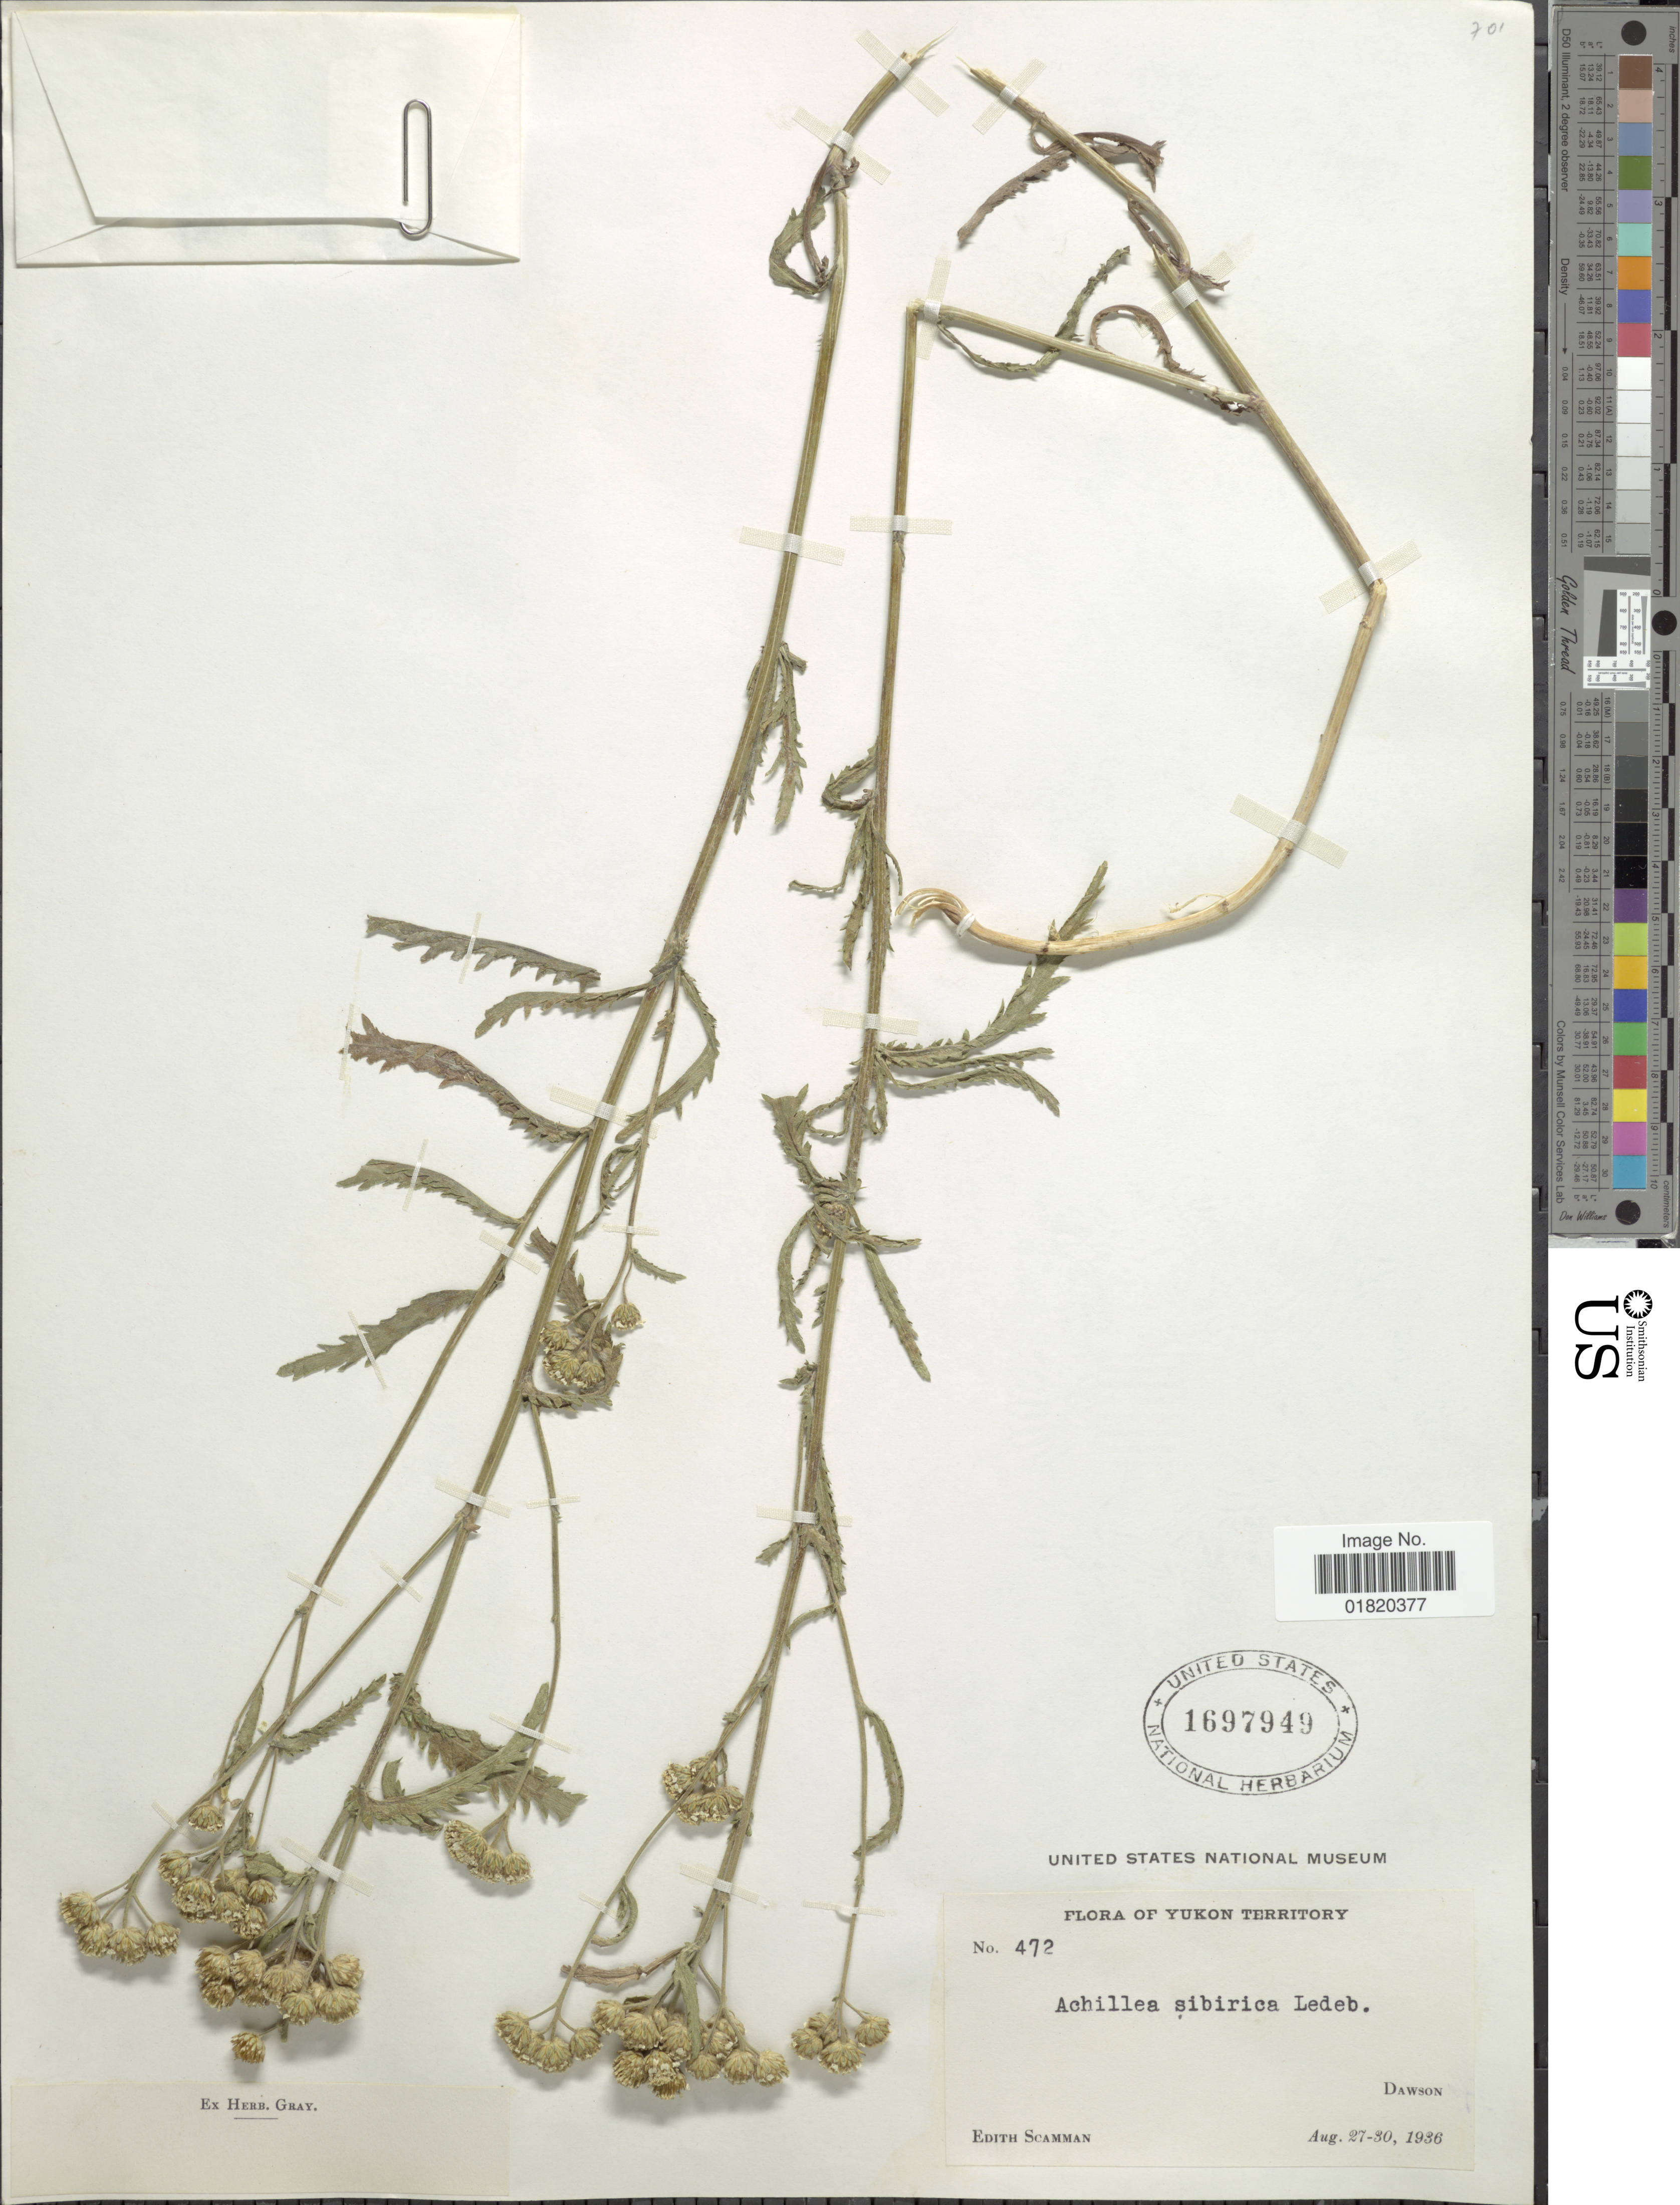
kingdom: Plantae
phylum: Tracheophyta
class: Magnoliopsida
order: Asterales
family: Asteraceae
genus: Achillea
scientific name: Achillea sibirica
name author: Ledeb.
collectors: E. Scamman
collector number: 472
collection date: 1936-08-27/1936-08-30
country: Canada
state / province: Yukon Territory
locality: Dawson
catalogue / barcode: US 1697949